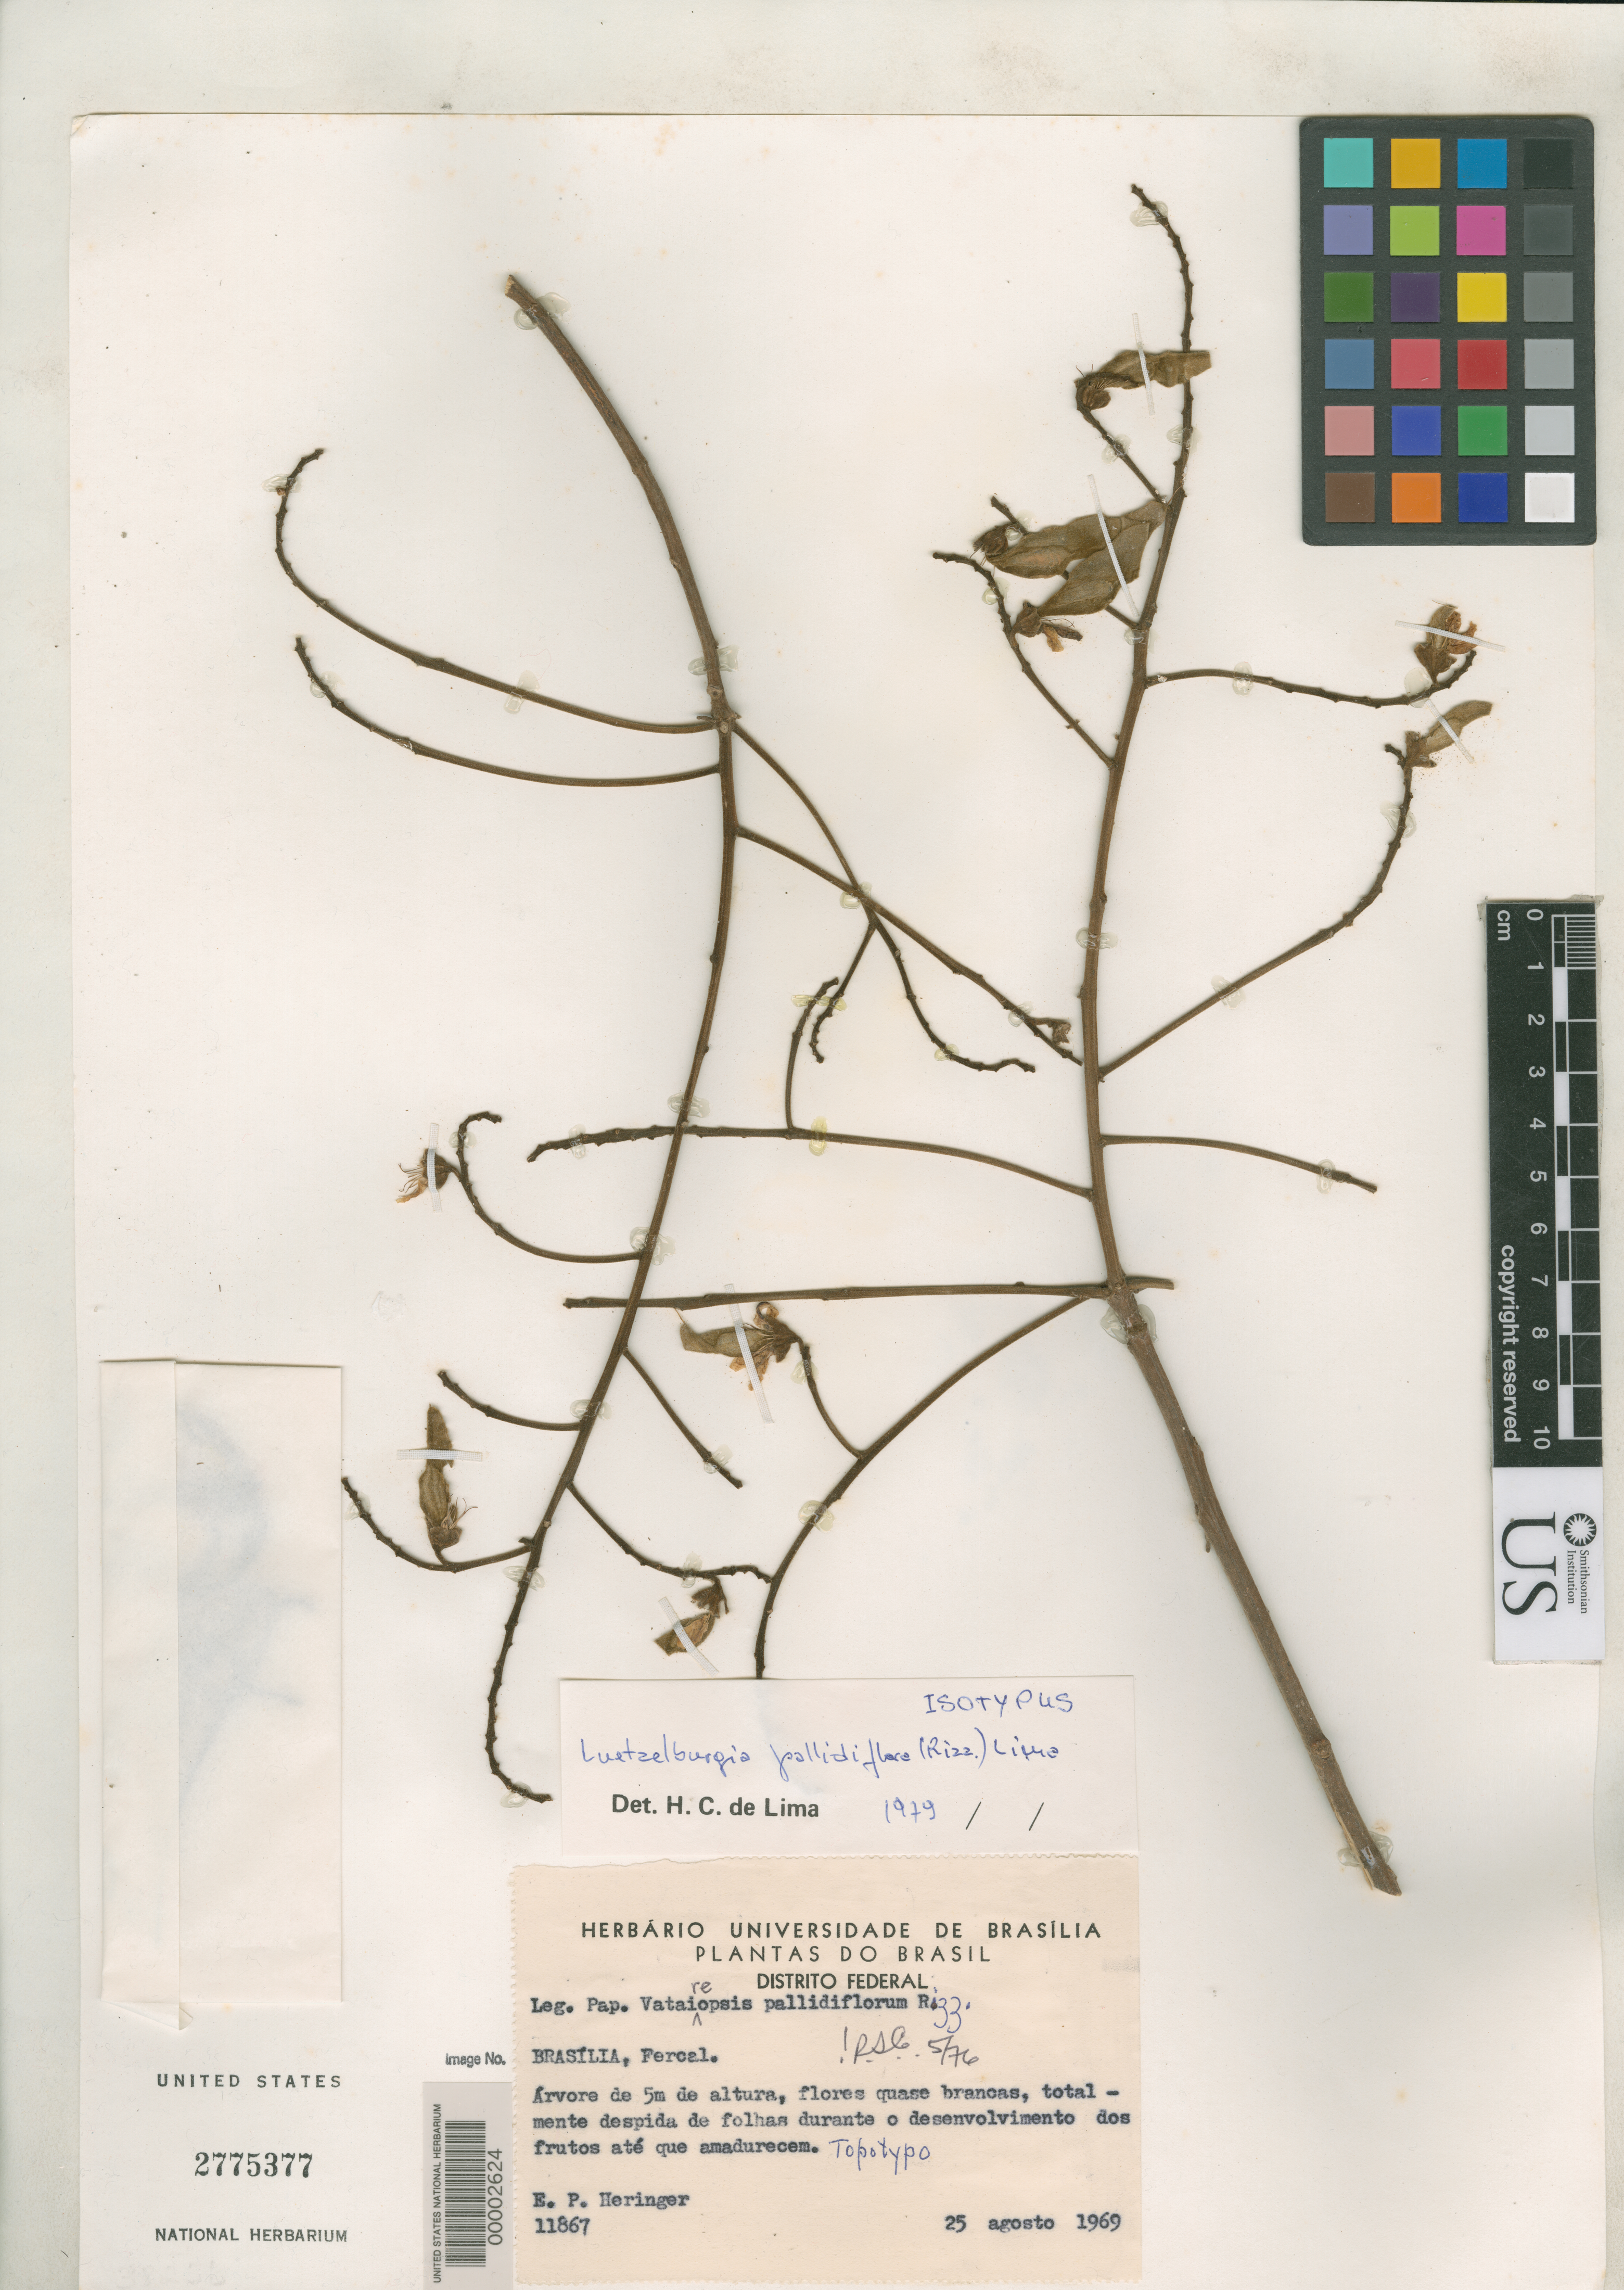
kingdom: Plantae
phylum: Tracheophyta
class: Magnoliopsida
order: Fabales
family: Fabaceae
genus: Vataireopsis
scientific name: Vataireopsis pallidiflora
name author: Rizzini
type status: Isotype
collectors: E. P. Heringer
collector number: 11867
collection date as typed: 25 Aug 1969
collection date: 1969-08-25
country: Brazil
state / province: Distrito Federal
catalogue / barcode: US 2775377